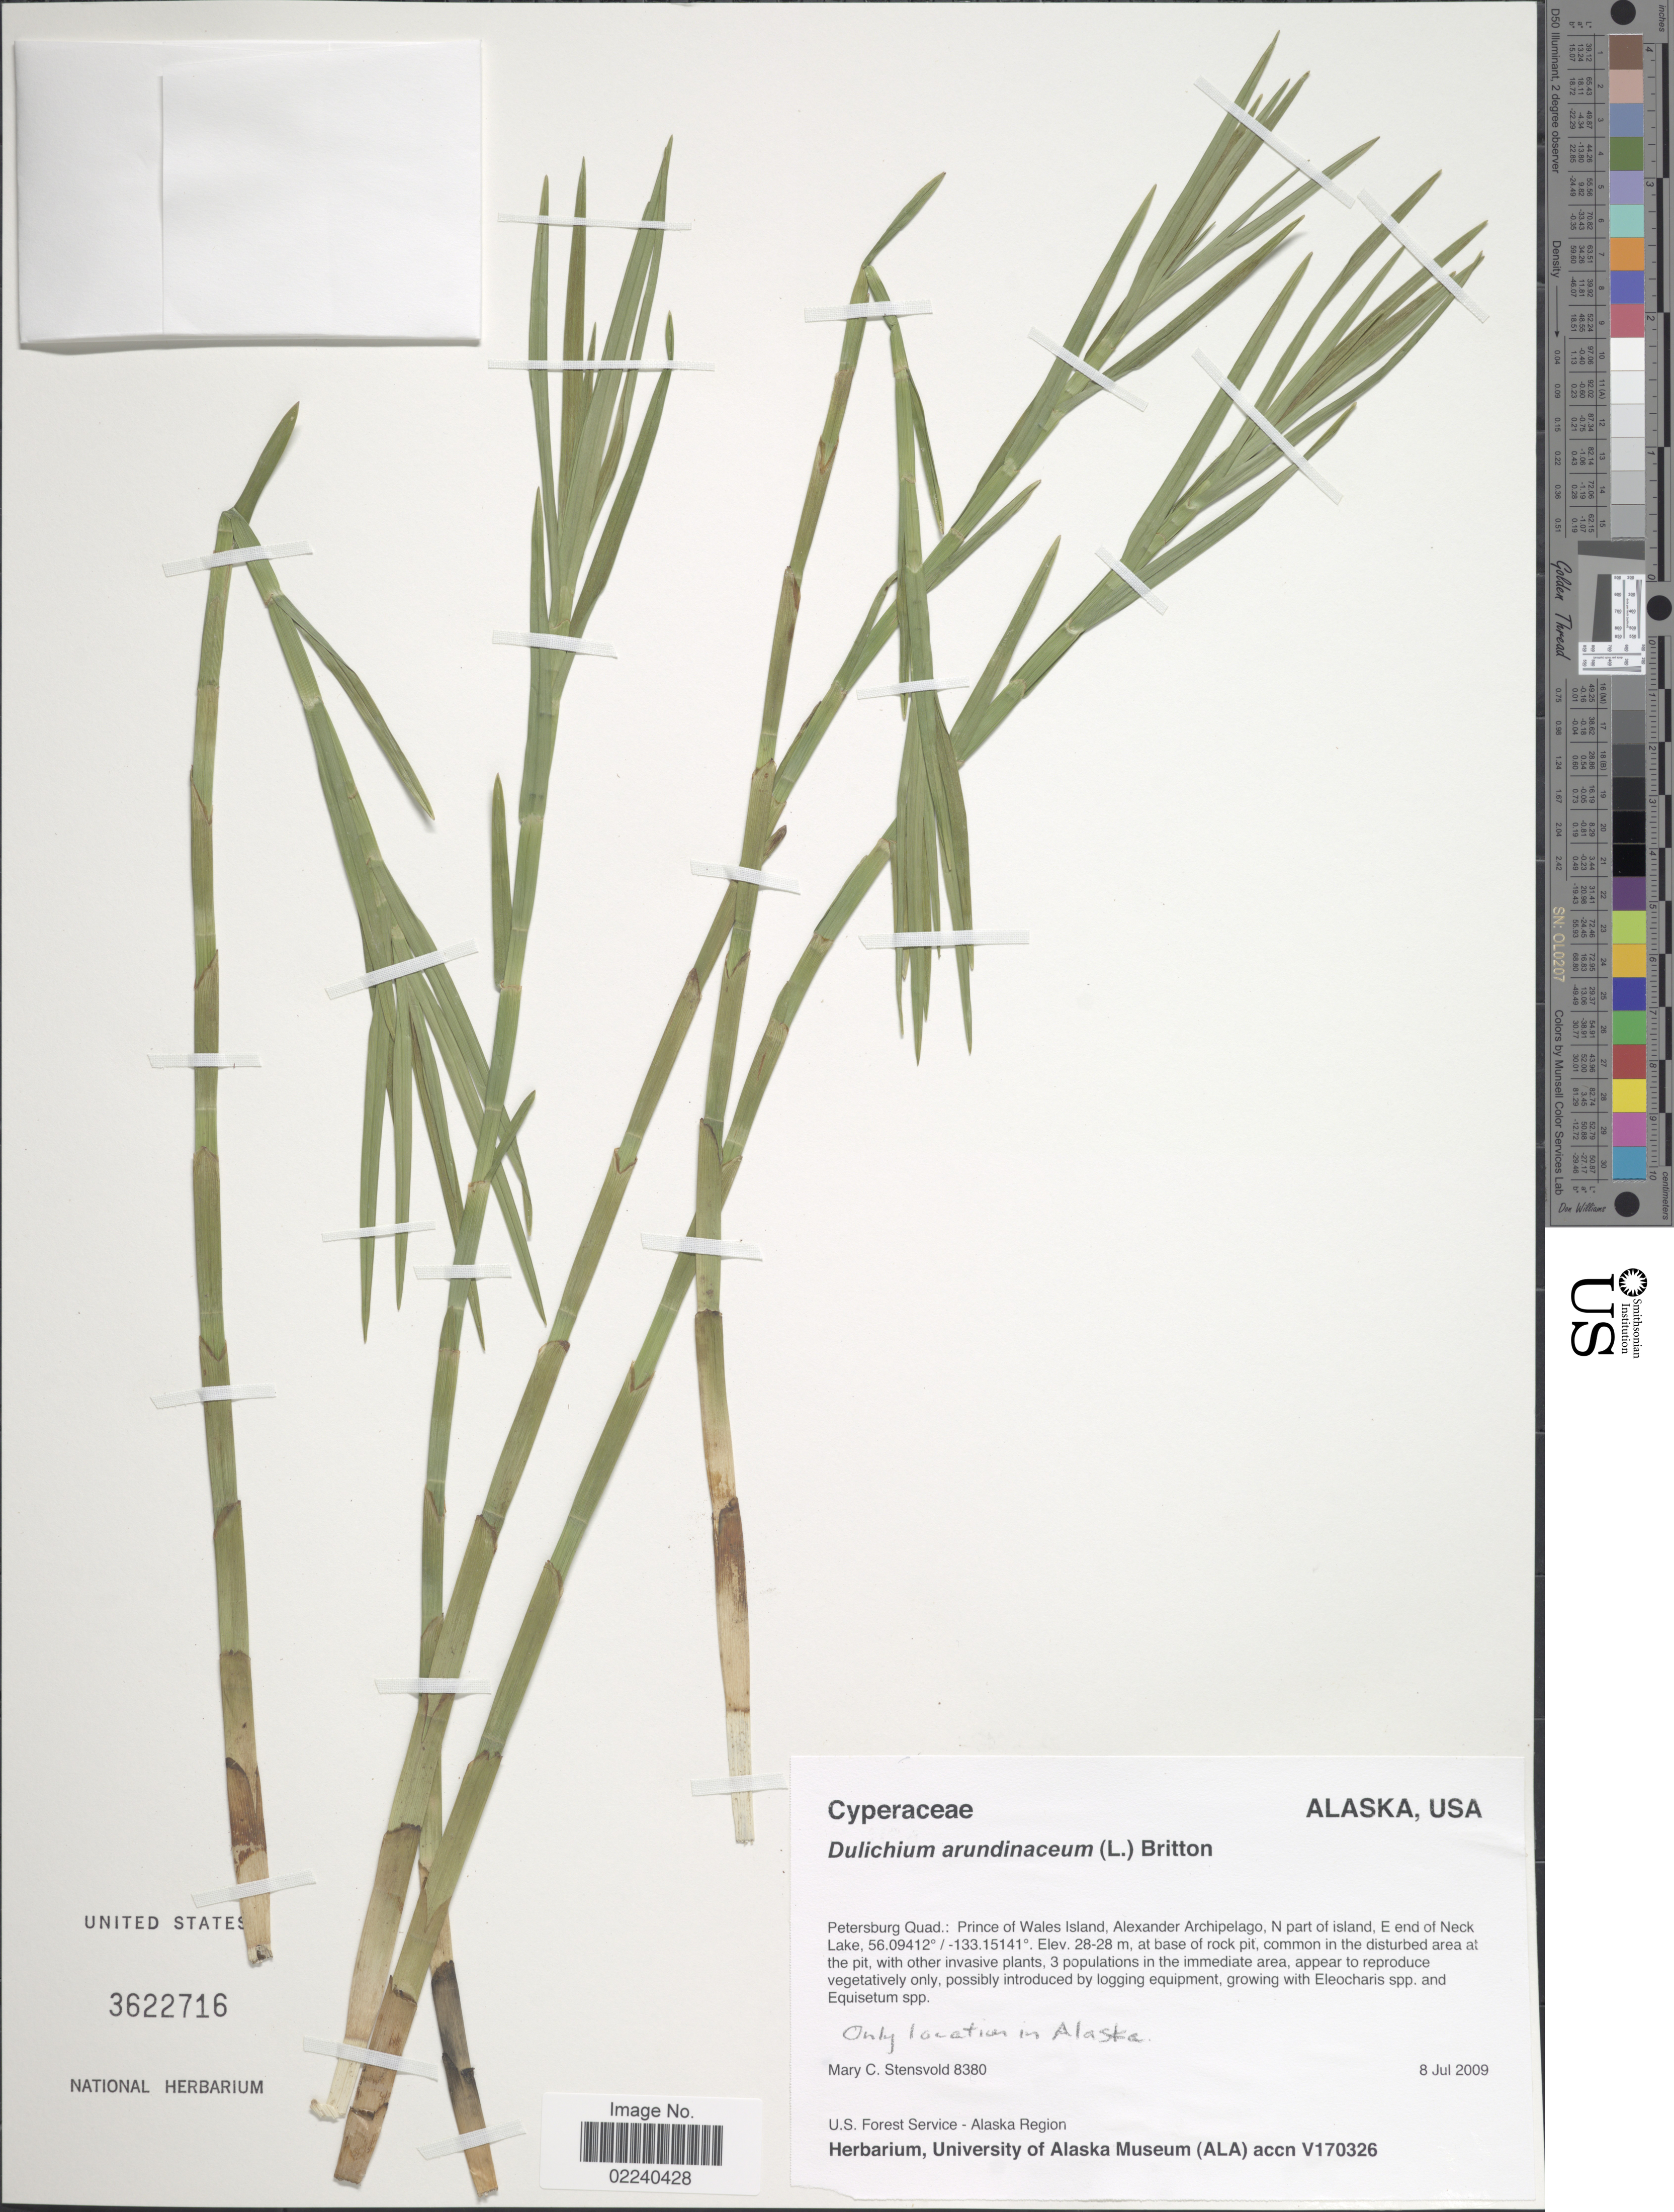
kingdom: Plantae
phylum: Tracheophyta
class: Liliopsida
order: Poales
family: Cyperaceae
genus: Dulichium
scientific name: Dulichium arundinaceum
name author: (L.) Britton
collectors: M. Stensvold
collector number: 8380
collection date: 2009-07-08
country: United States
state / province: Alaska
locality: Petersburg Quad: Prince of Wales Island, Alexander Archipelago, N part of island, E end of Neck Lake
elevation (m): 28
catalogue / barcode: US 3622716